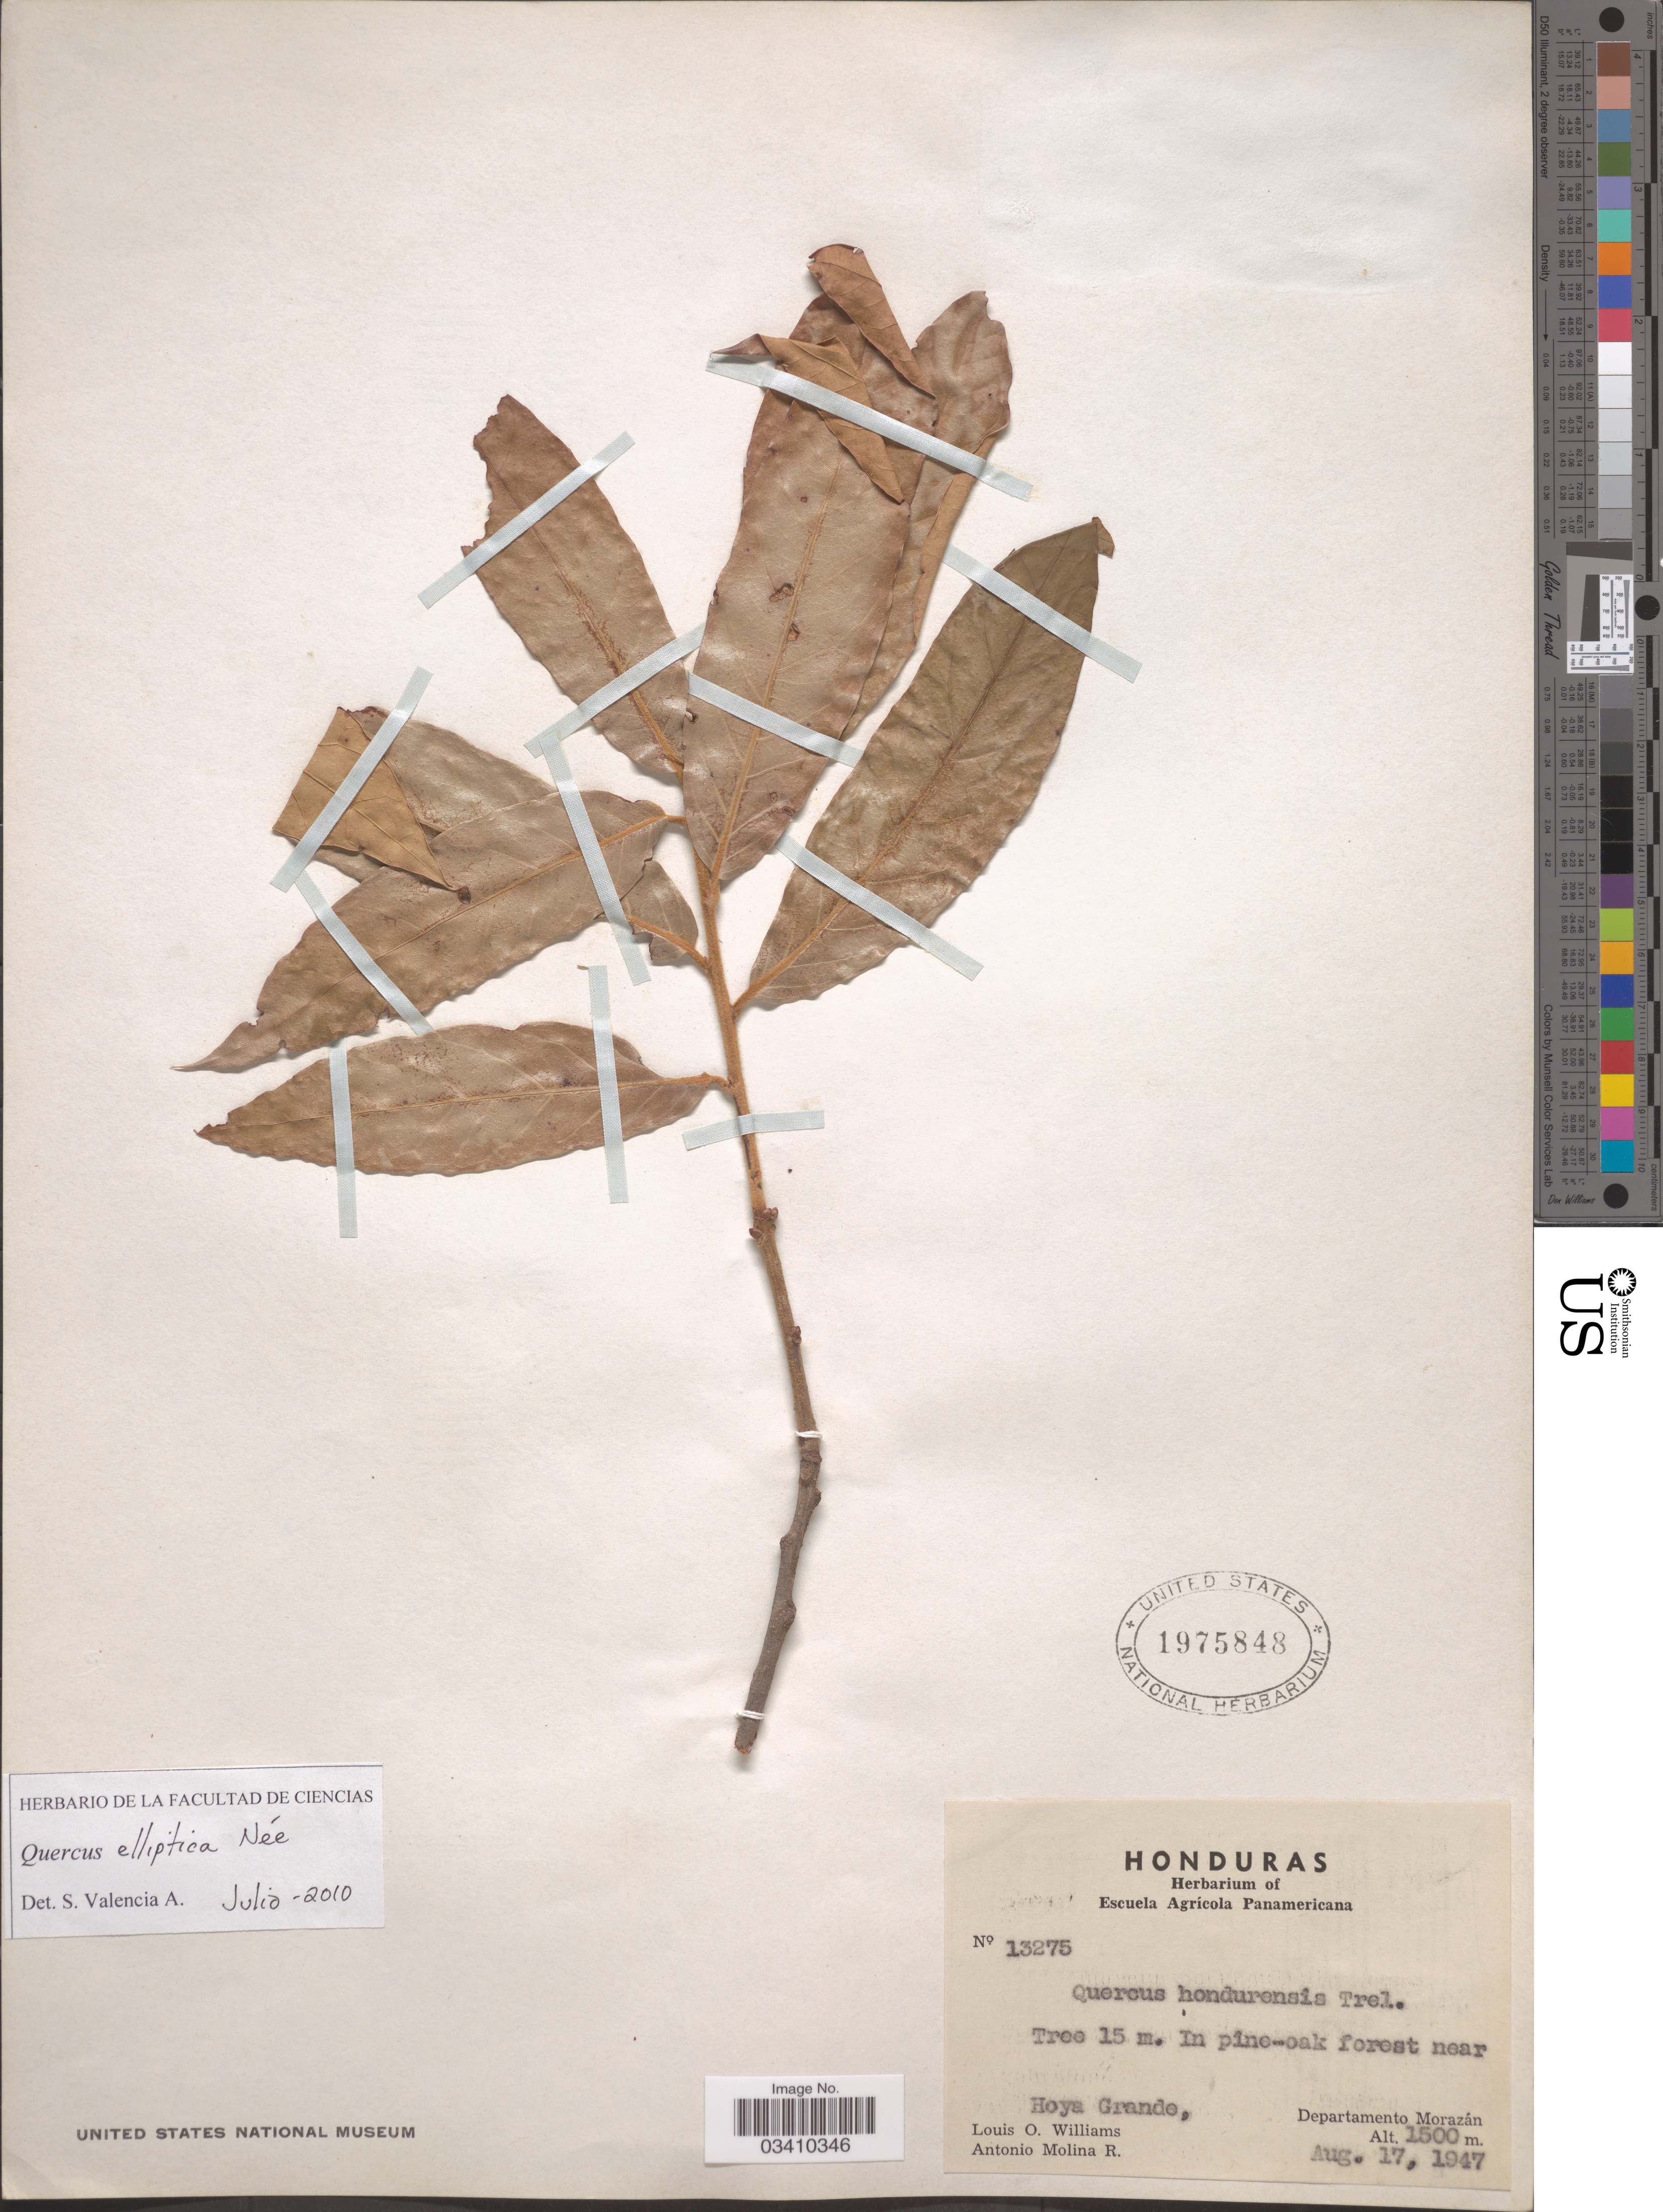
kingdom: Plantae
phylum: Tracheophyta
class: Magnoliopsida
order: Fagales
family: Fagaceae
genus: Quercus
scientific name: Quercus elliptica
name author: Née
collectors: L. O. Williams & A. Molina R.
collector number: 13275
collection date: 1947-08-17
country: Honduras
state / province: Fco. Morazán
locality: In pine-oak forest near Hoya Grande, Departamento Morazán.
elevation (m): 1500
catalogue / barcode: US 1975848